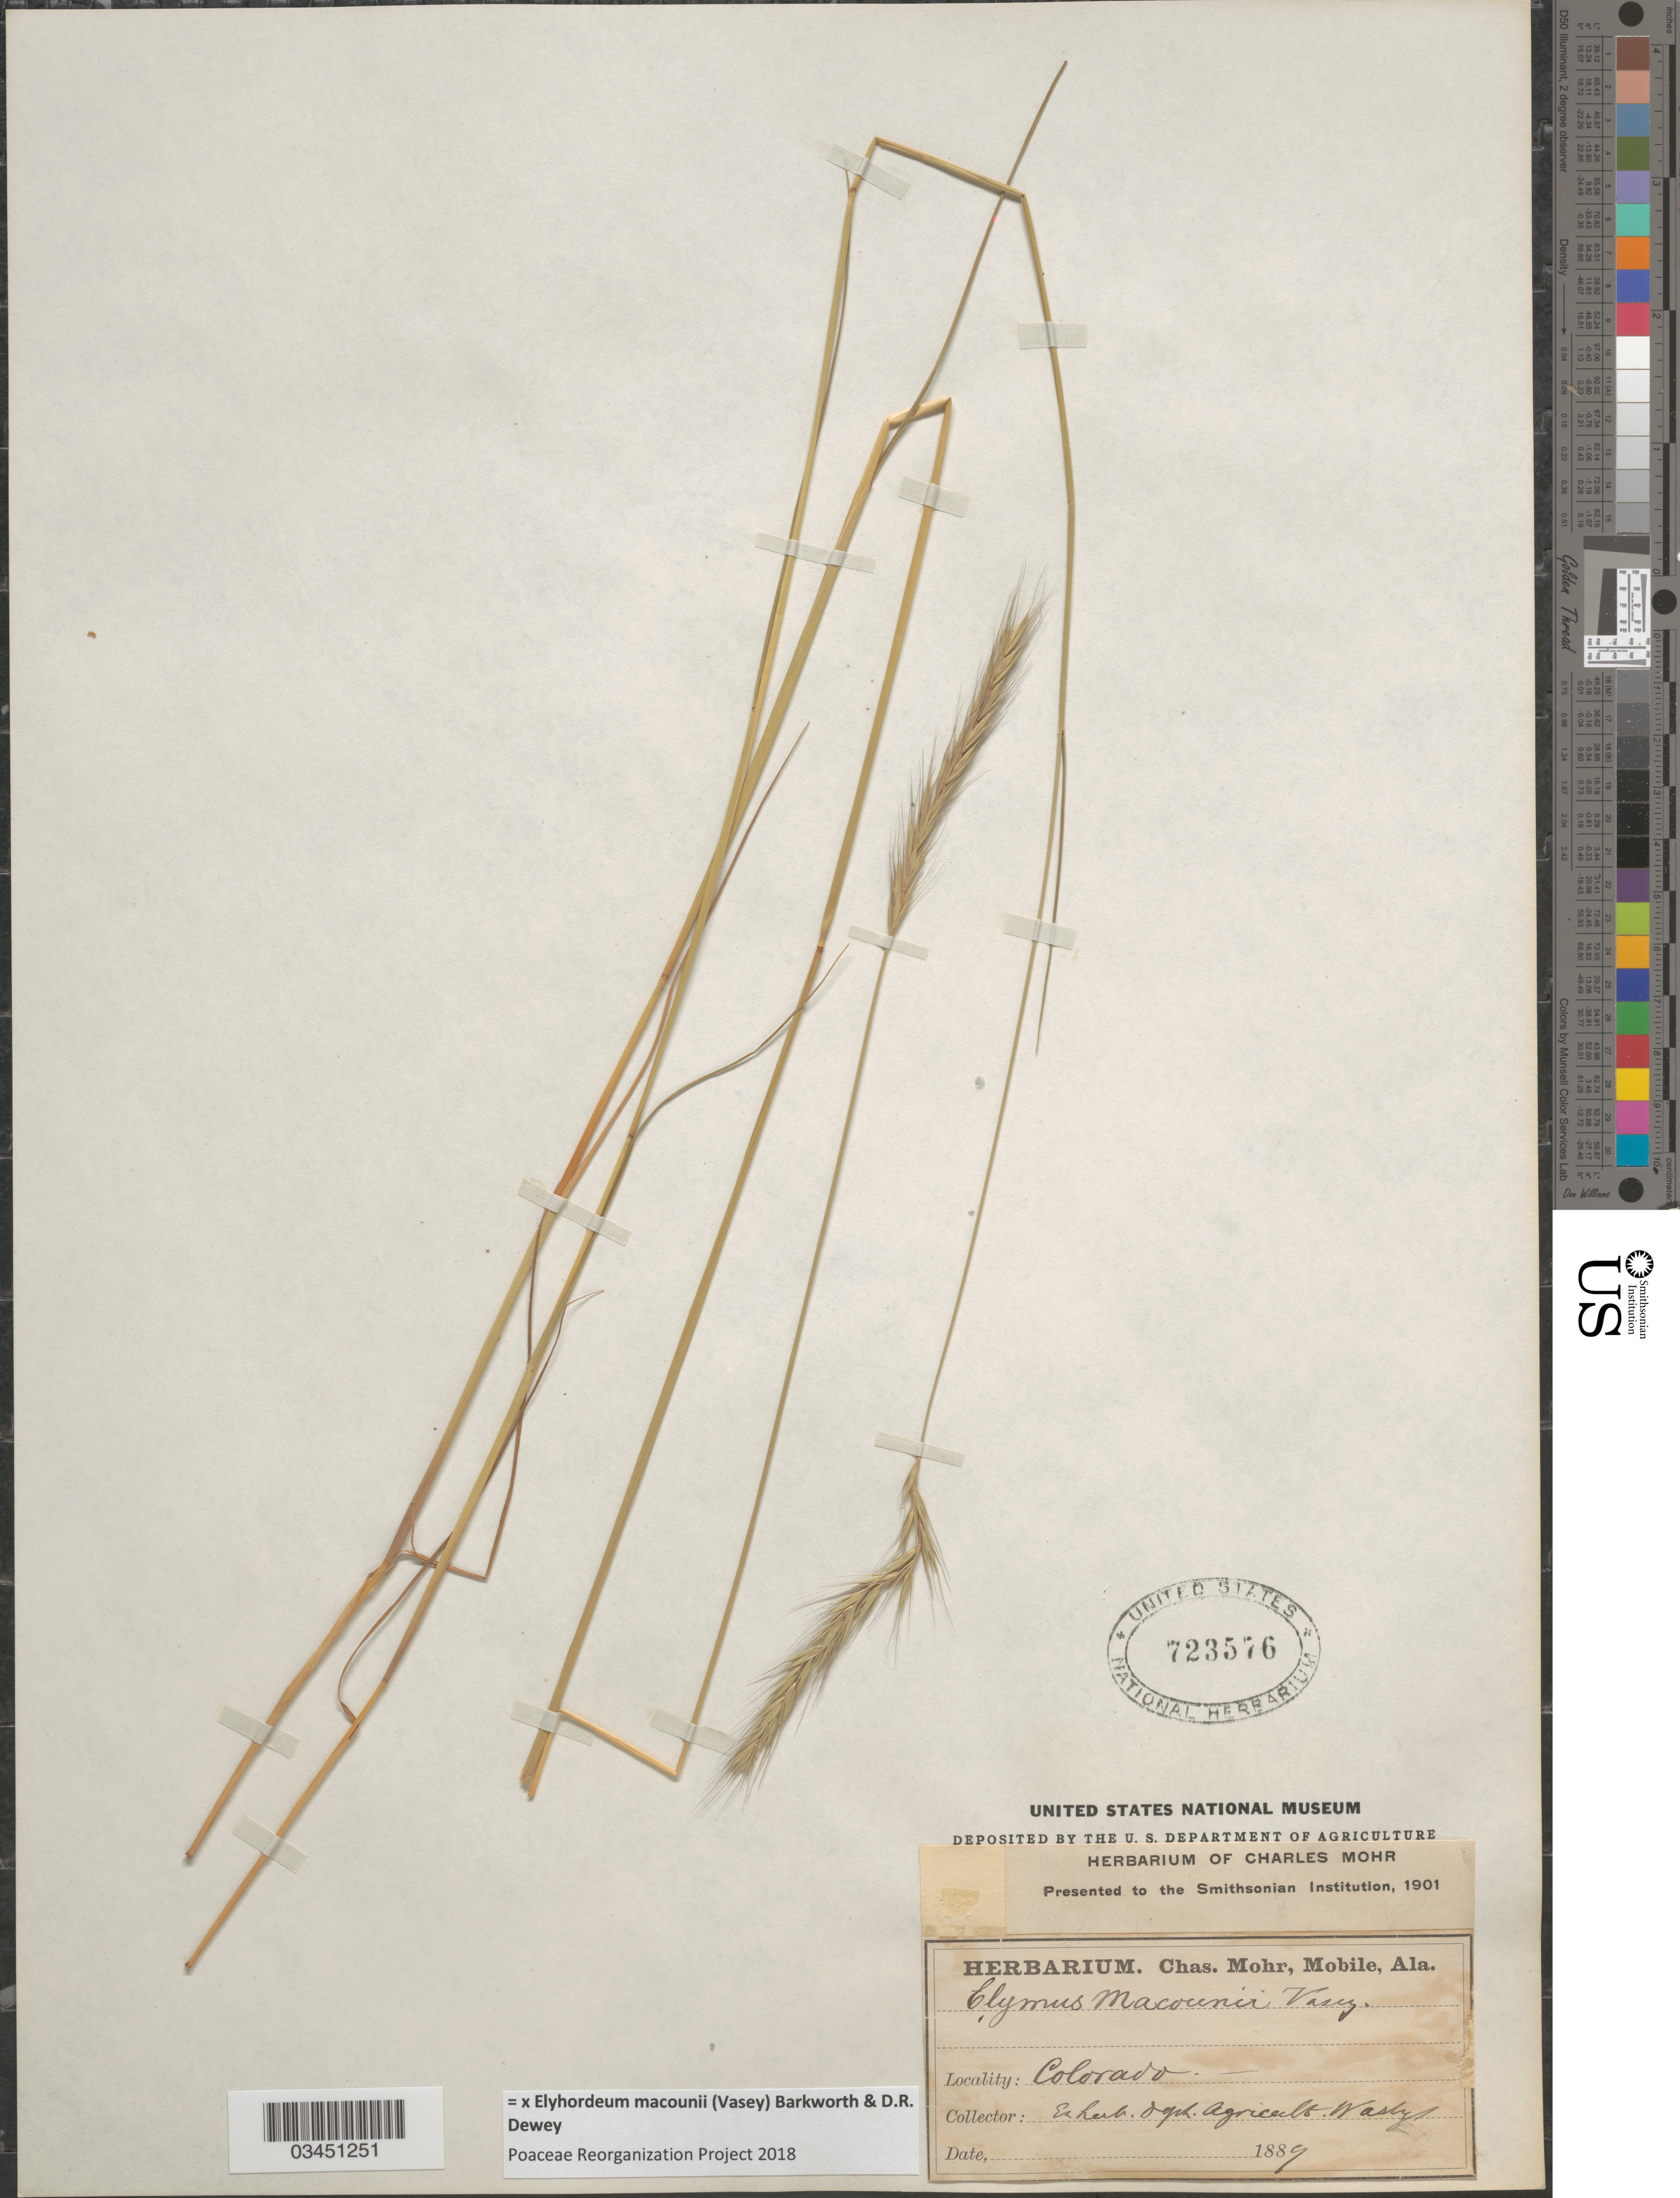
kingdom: Plantae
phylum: Tracheophyta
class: Liliopsida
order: Poales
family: Poaceae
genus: Elyhordeum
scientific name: x Elyhordeum macounii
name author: (Vasey) Barkworth & Dewey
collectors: ex herb. Charles Mohr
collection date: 1889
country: United States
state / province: Colorado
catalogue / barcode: US 723576